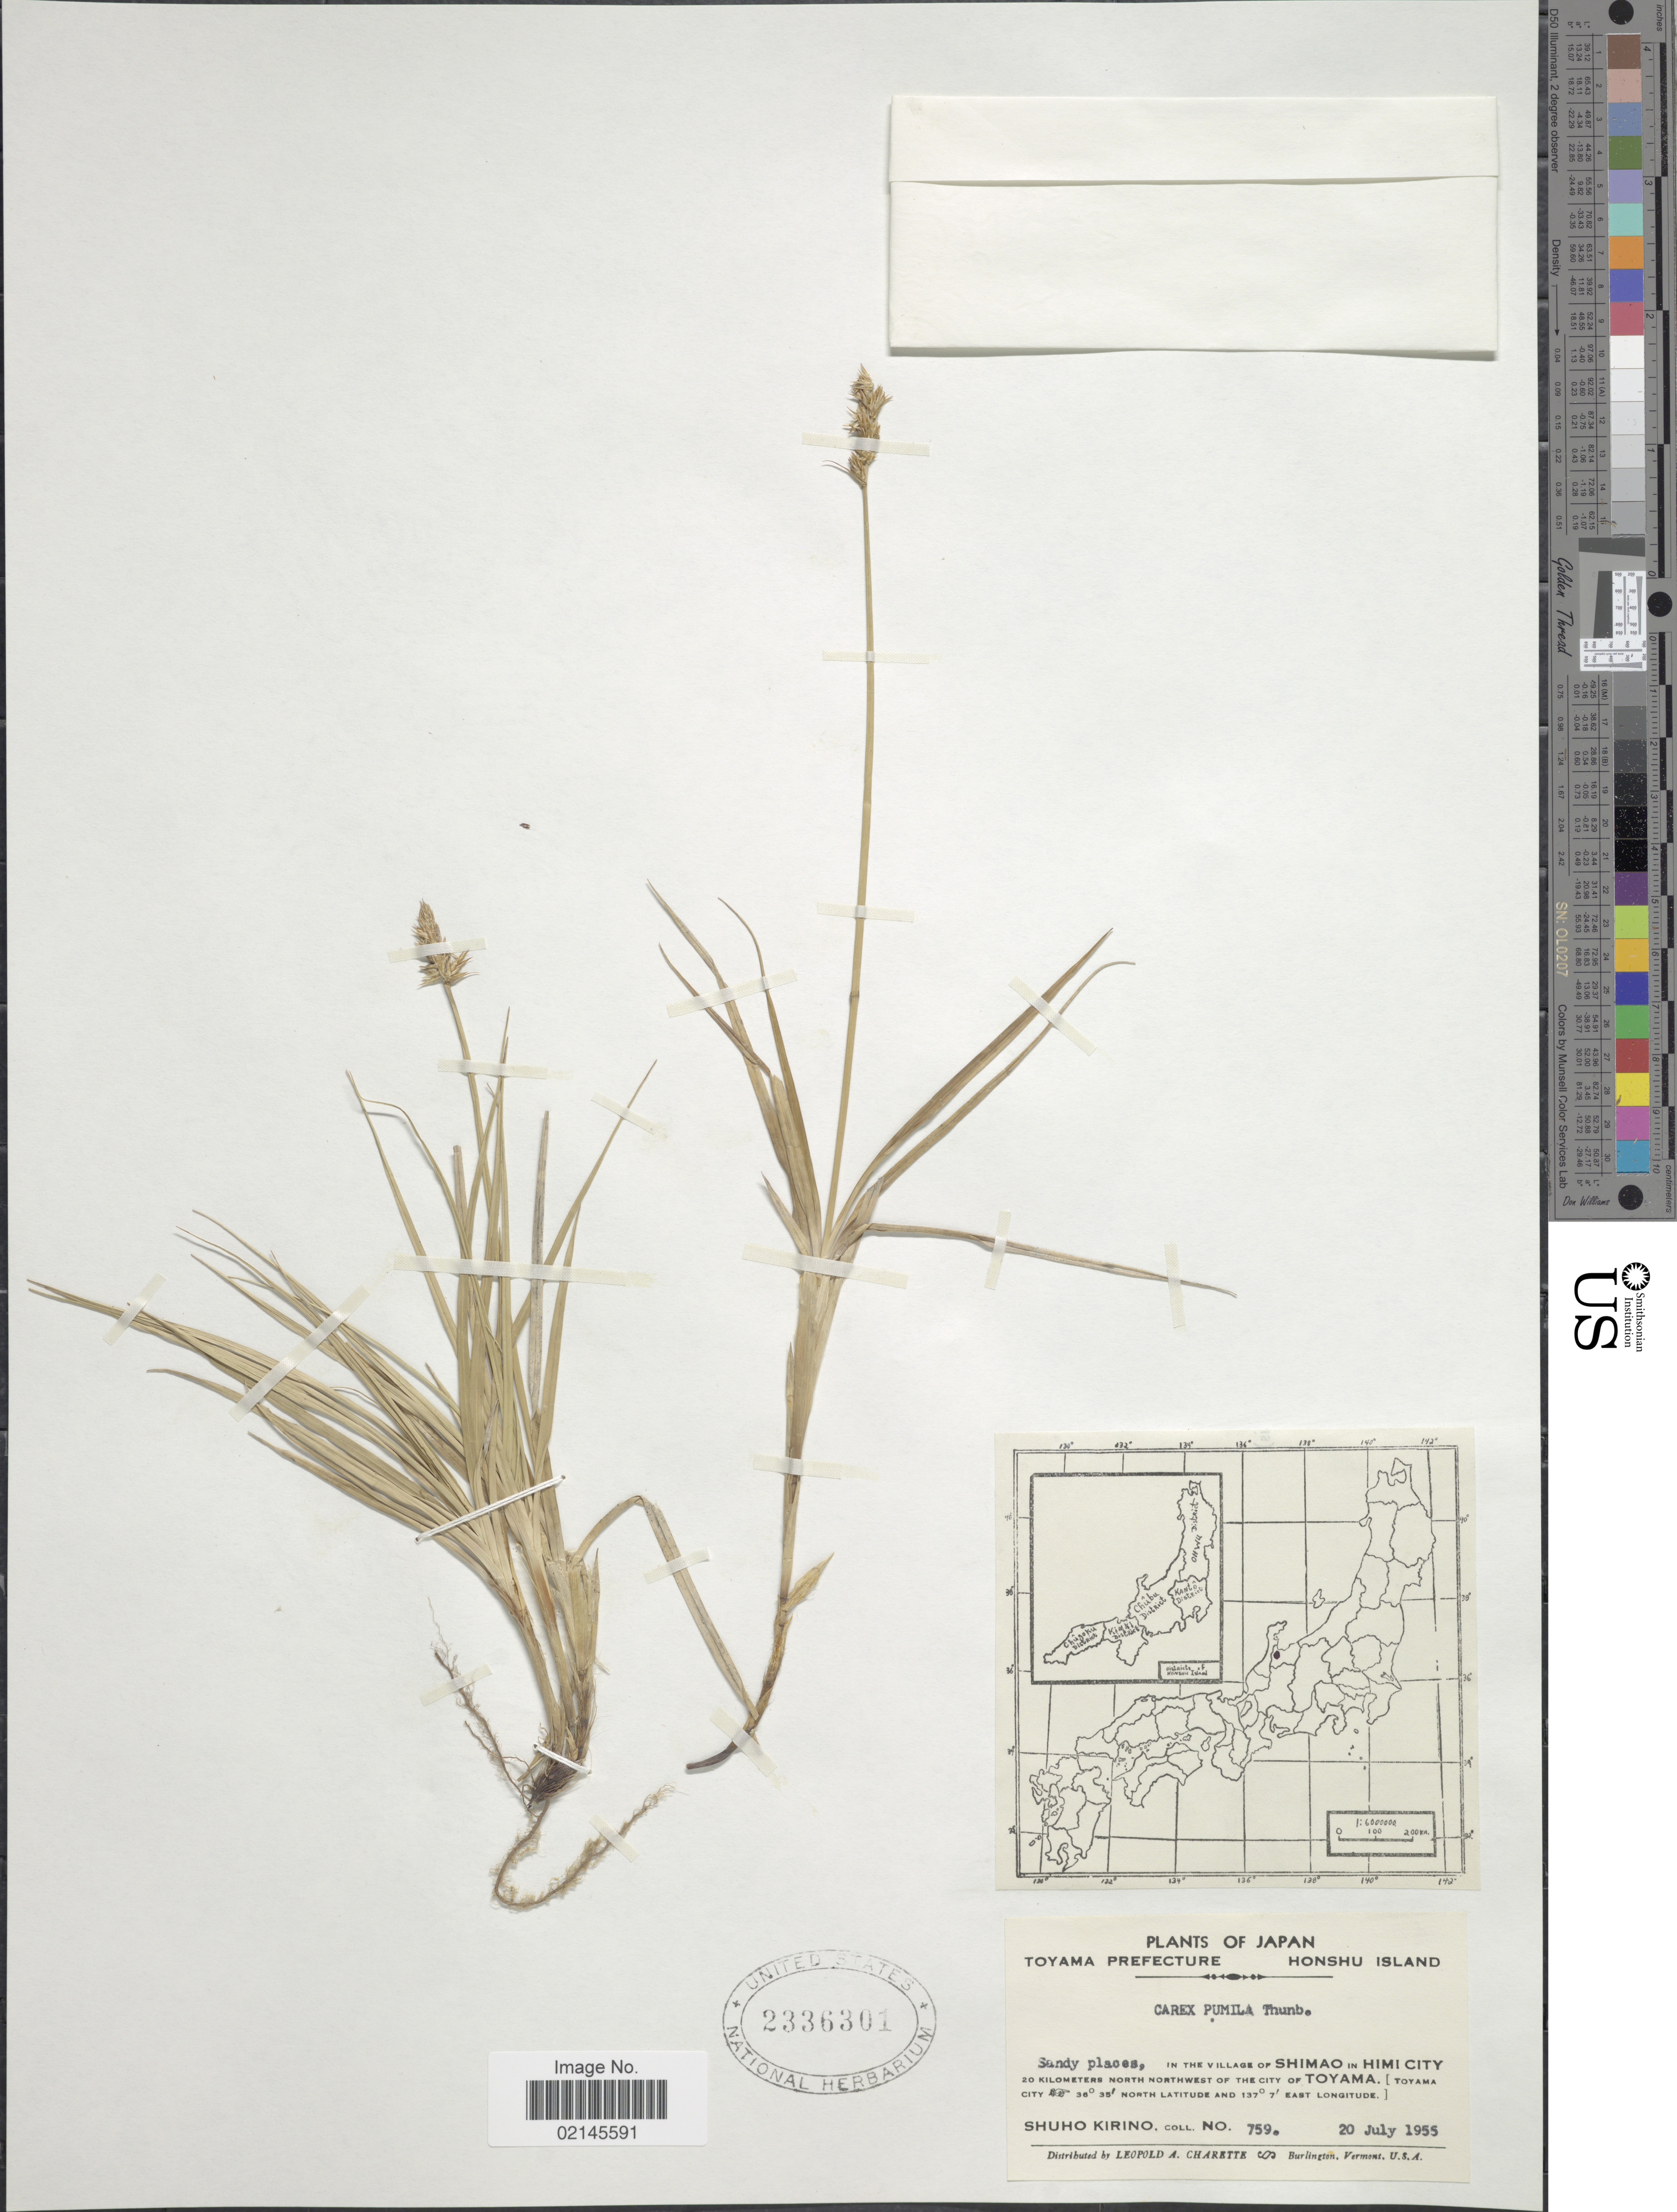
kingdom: Plantae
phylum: Tracheophyta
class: Liliopsida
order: Poales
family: Cyperaceae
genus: Carex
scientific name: Carex pumila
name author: Thunb.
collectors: S. Kirino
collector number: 759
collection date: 1955-07-20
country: Japan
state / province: Toyama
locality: Honshu Island, in the village of Shimao in Himi City, 20 kilometers north northwest of the city of Toyama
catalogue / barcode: US 2336301